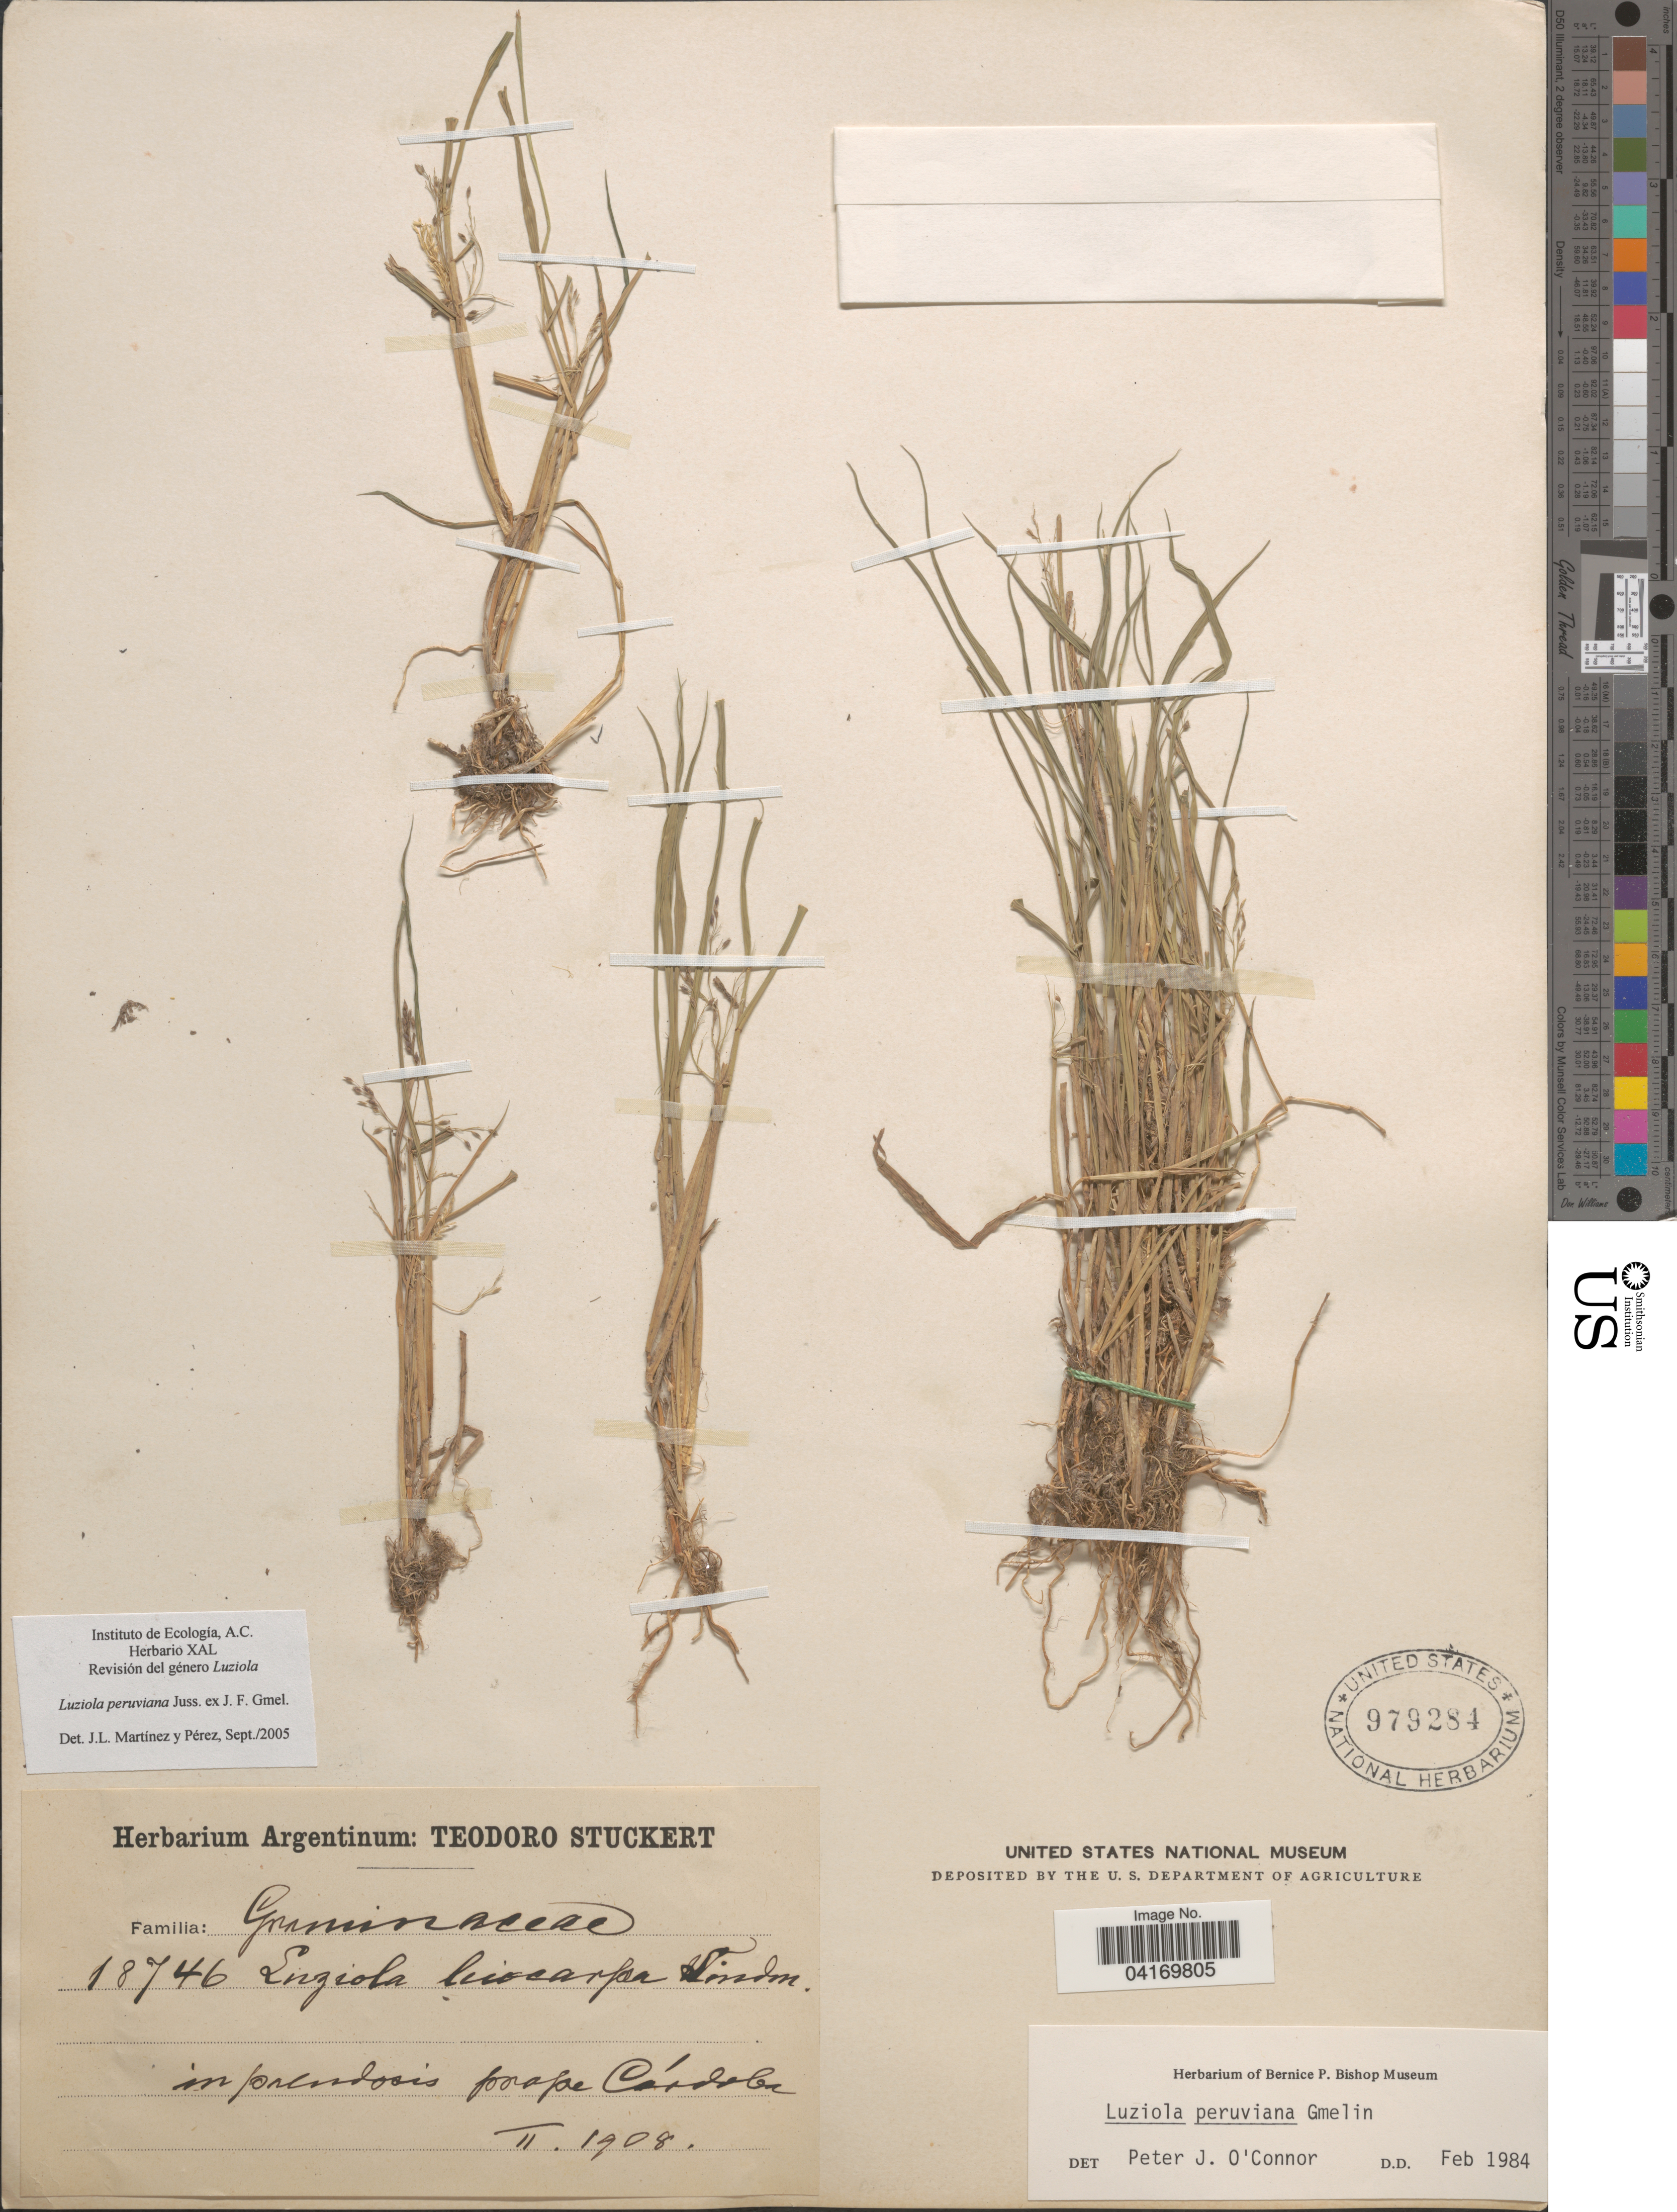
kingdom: Plantae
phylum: Tracheophyta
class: Liliopsida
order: Poales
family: Poaceae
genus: Luziola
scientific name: Luziola peruviana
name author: Juss. ex J.F. Gmel.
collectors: T. Stuckert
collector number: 18746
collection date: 1908-02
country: Argentina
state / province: Cordoba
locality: In paludosis prope Córdoba.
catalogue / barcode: US 979284